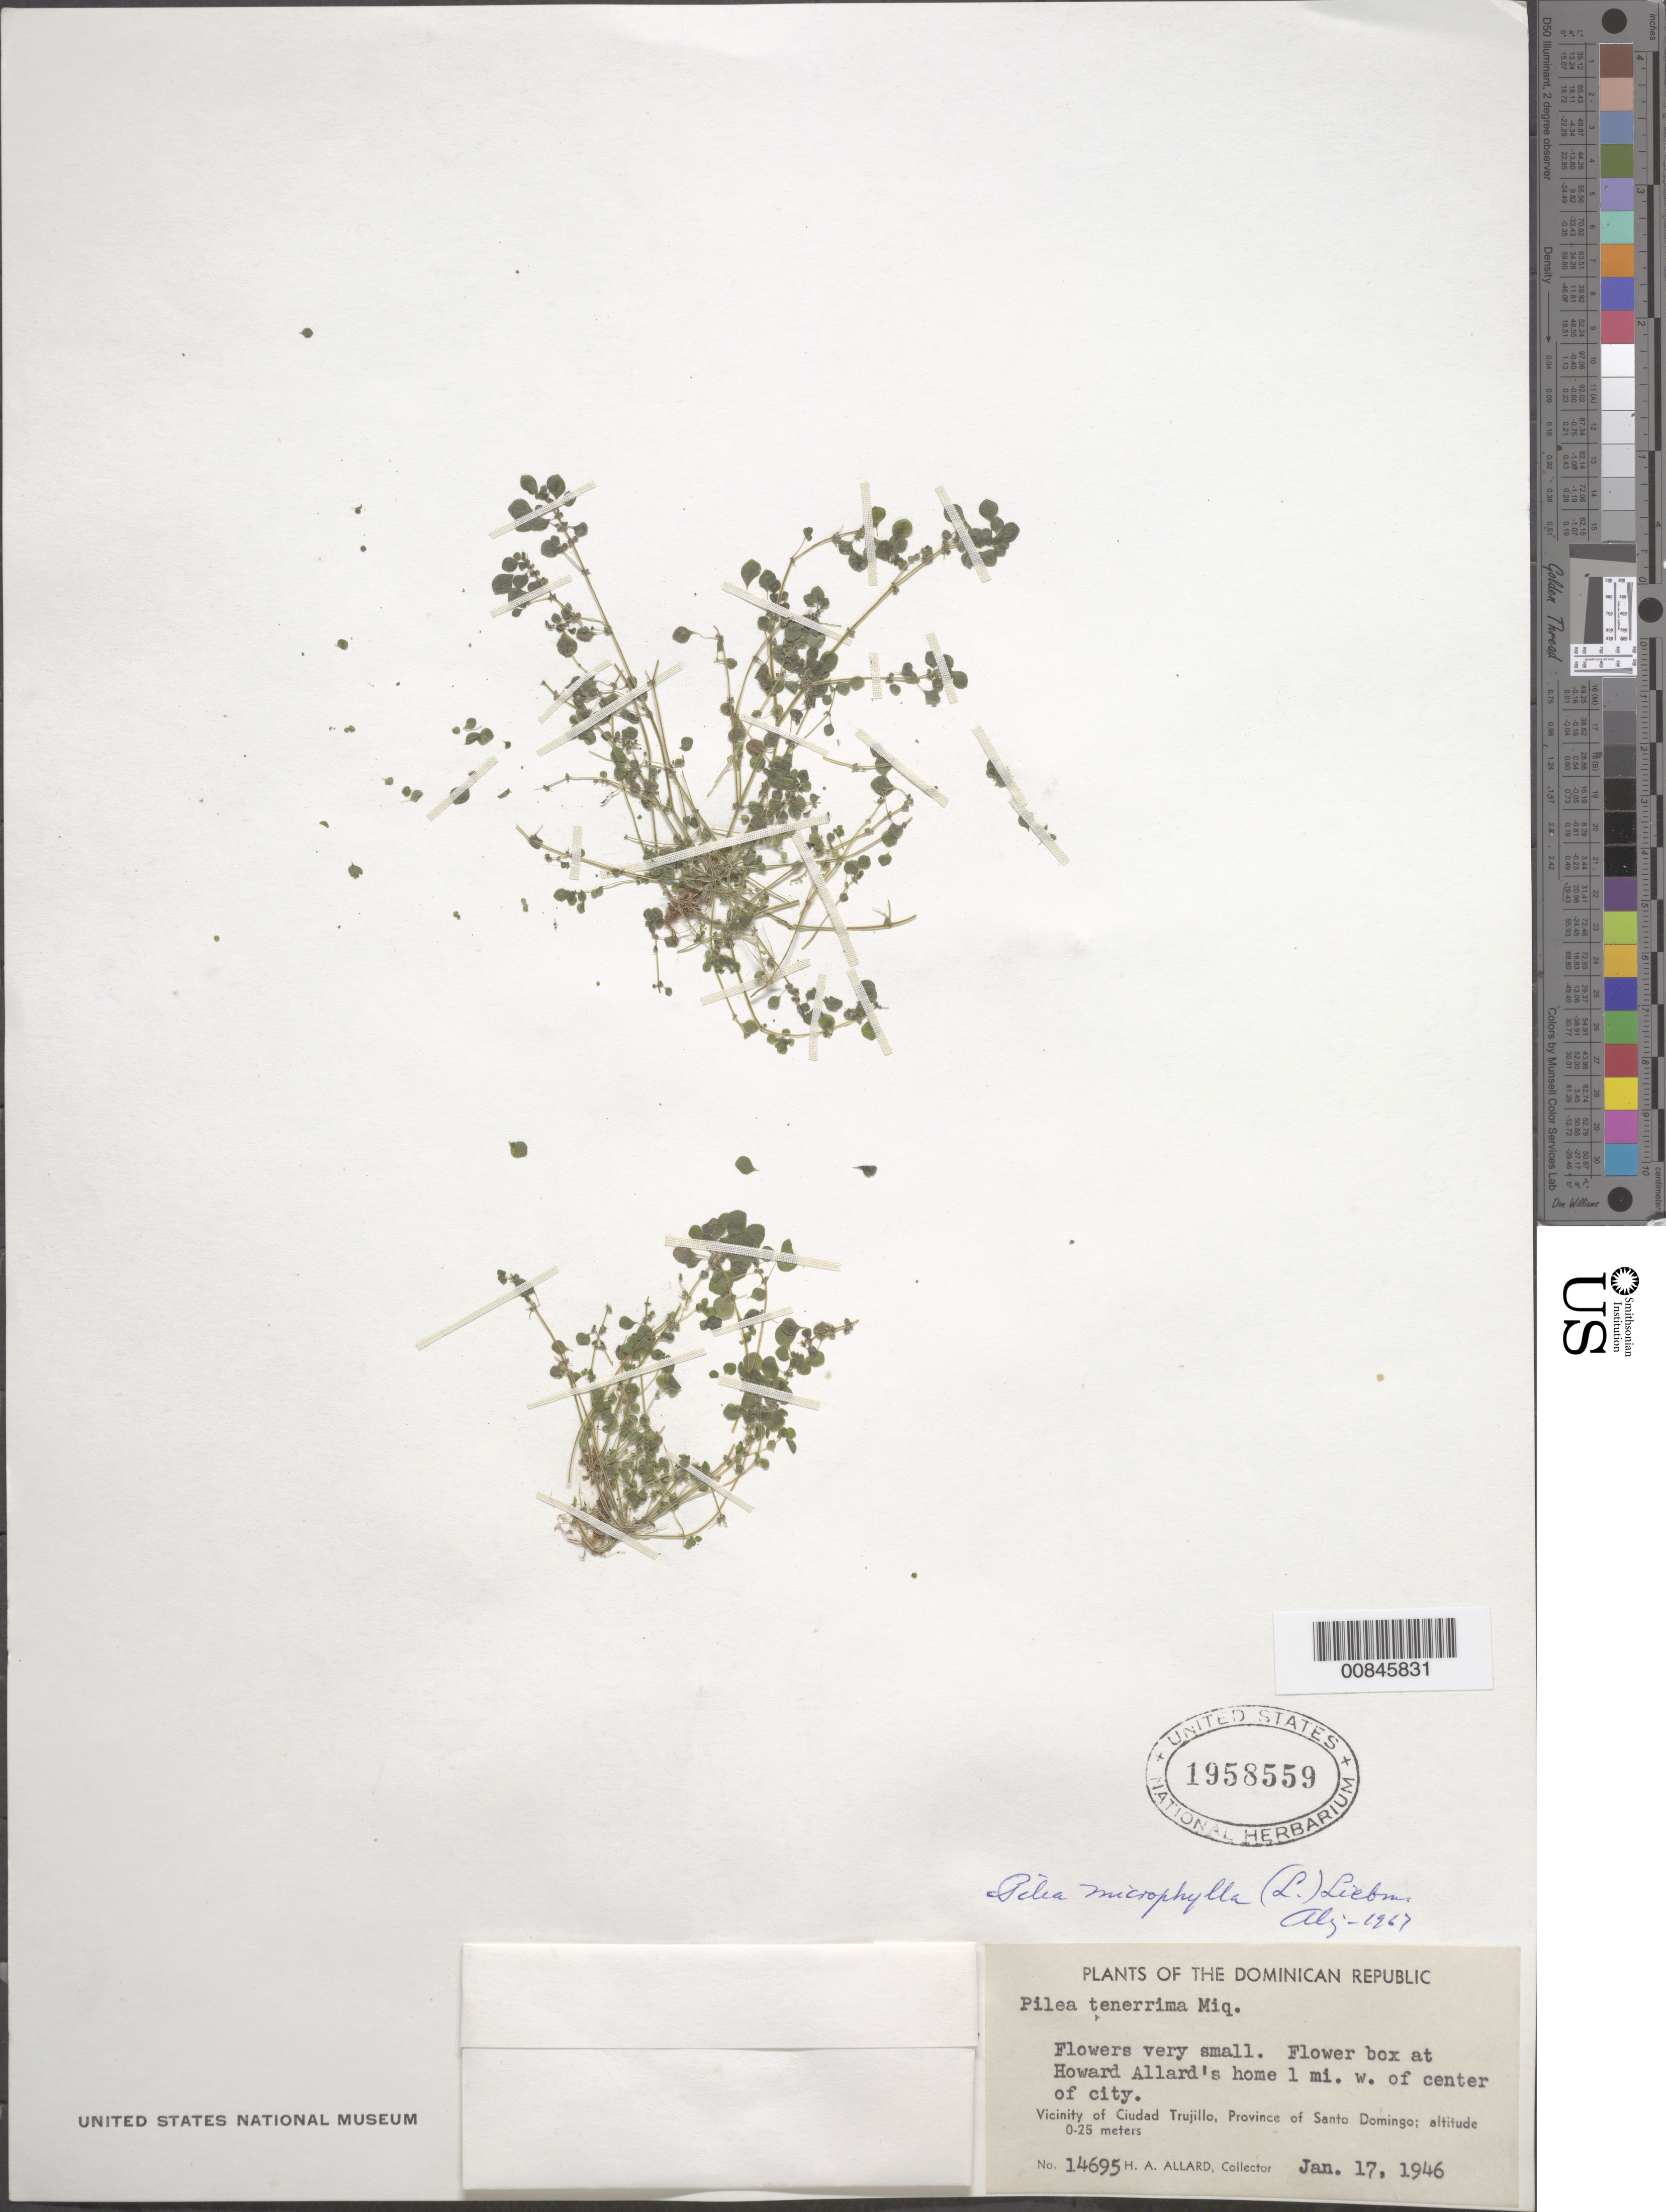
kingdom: Plantae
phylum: Tracheophyta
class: Magnoliopsida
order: Rosales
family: Urticaceae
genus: Pilea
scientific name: Pilea microphylla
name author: (L.) Liebm.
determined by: Liogier, Alain H.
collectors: H. A. Allard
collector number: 14695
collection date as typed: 17 Jan 1946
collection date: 1946-01-17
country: Dominican Republic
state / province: Distrito Nacional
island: Hispaniola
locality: Vicinity of Ciudad Trujillo, Province of Santo Domingo (obsolete). Howard Allard's home, 1 mi. W of center of city.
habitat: Flower box at Howard Allard's home.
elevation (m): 0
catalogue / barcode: US 1958559